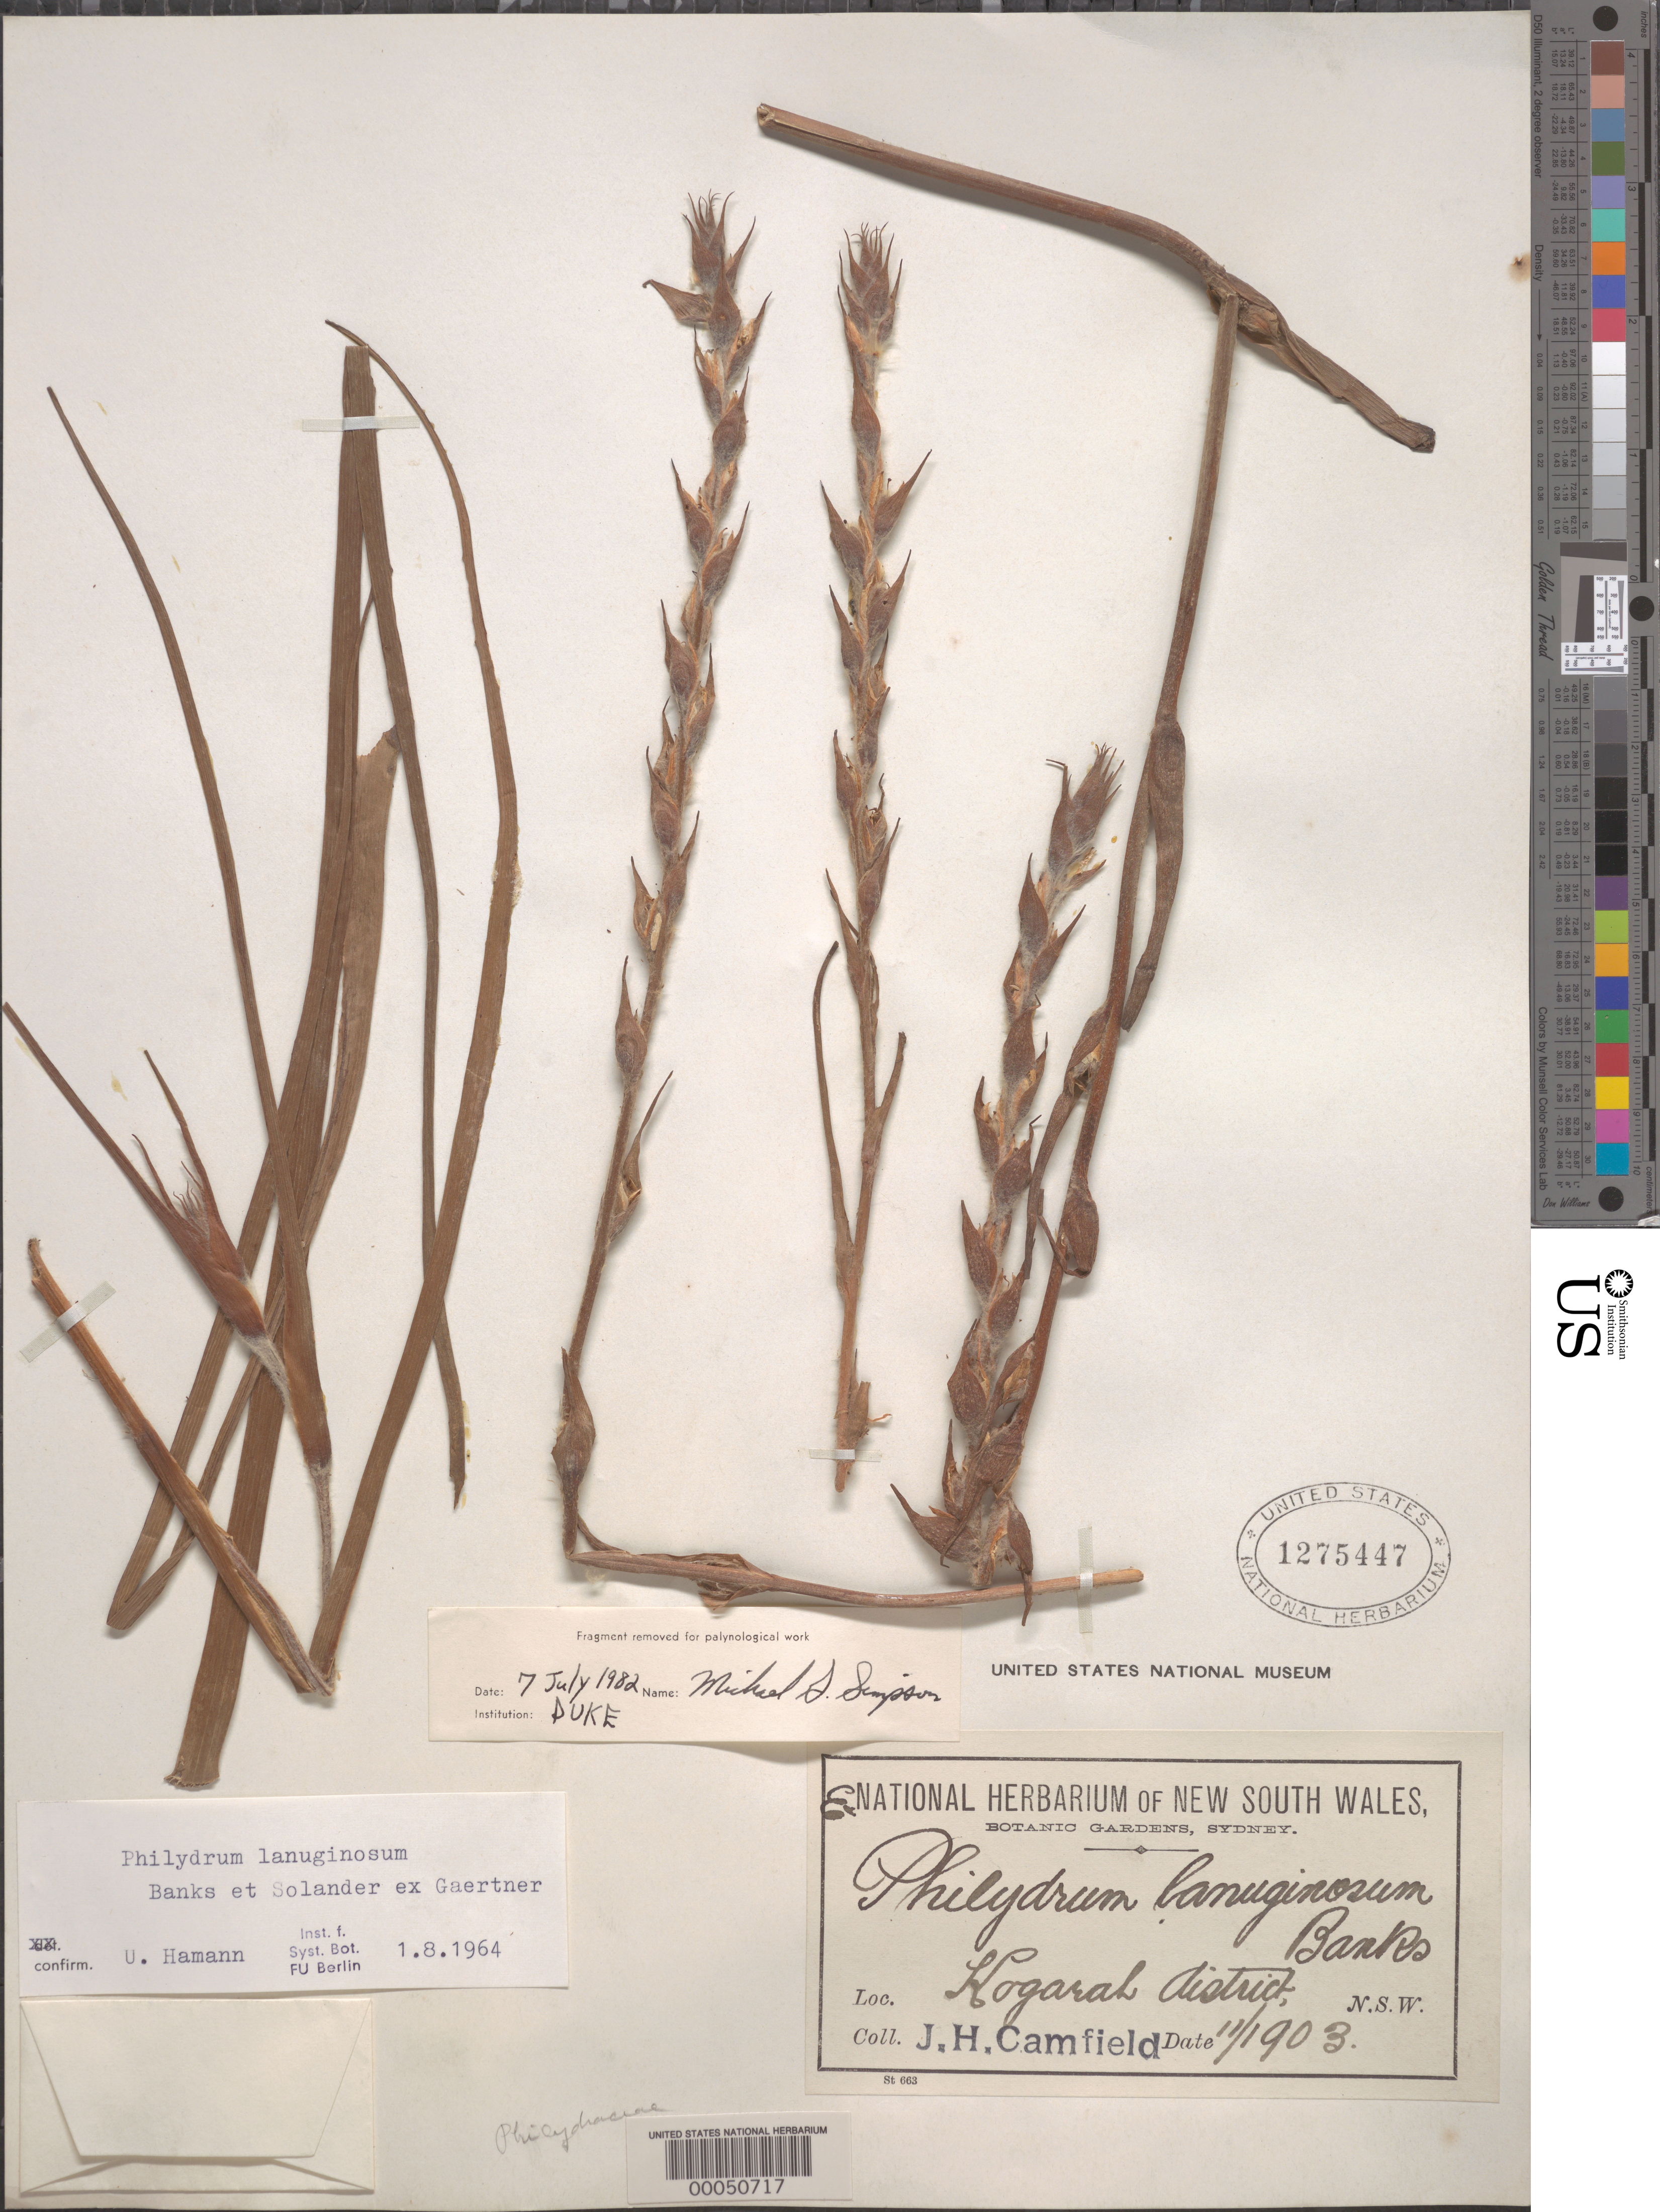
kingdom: Plantae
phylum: Tracheophyta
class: Liliopsida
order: Commelinales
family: Philydraceae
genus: Philydrum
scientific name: Philydrum lanuginosum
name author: Banks & Sol. ex Gaertn.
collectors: J. Camfield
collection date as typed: Nov 1903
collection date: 1903-11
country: Australia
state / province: New South Wales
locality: Hogaral district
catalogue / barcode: US 1275447